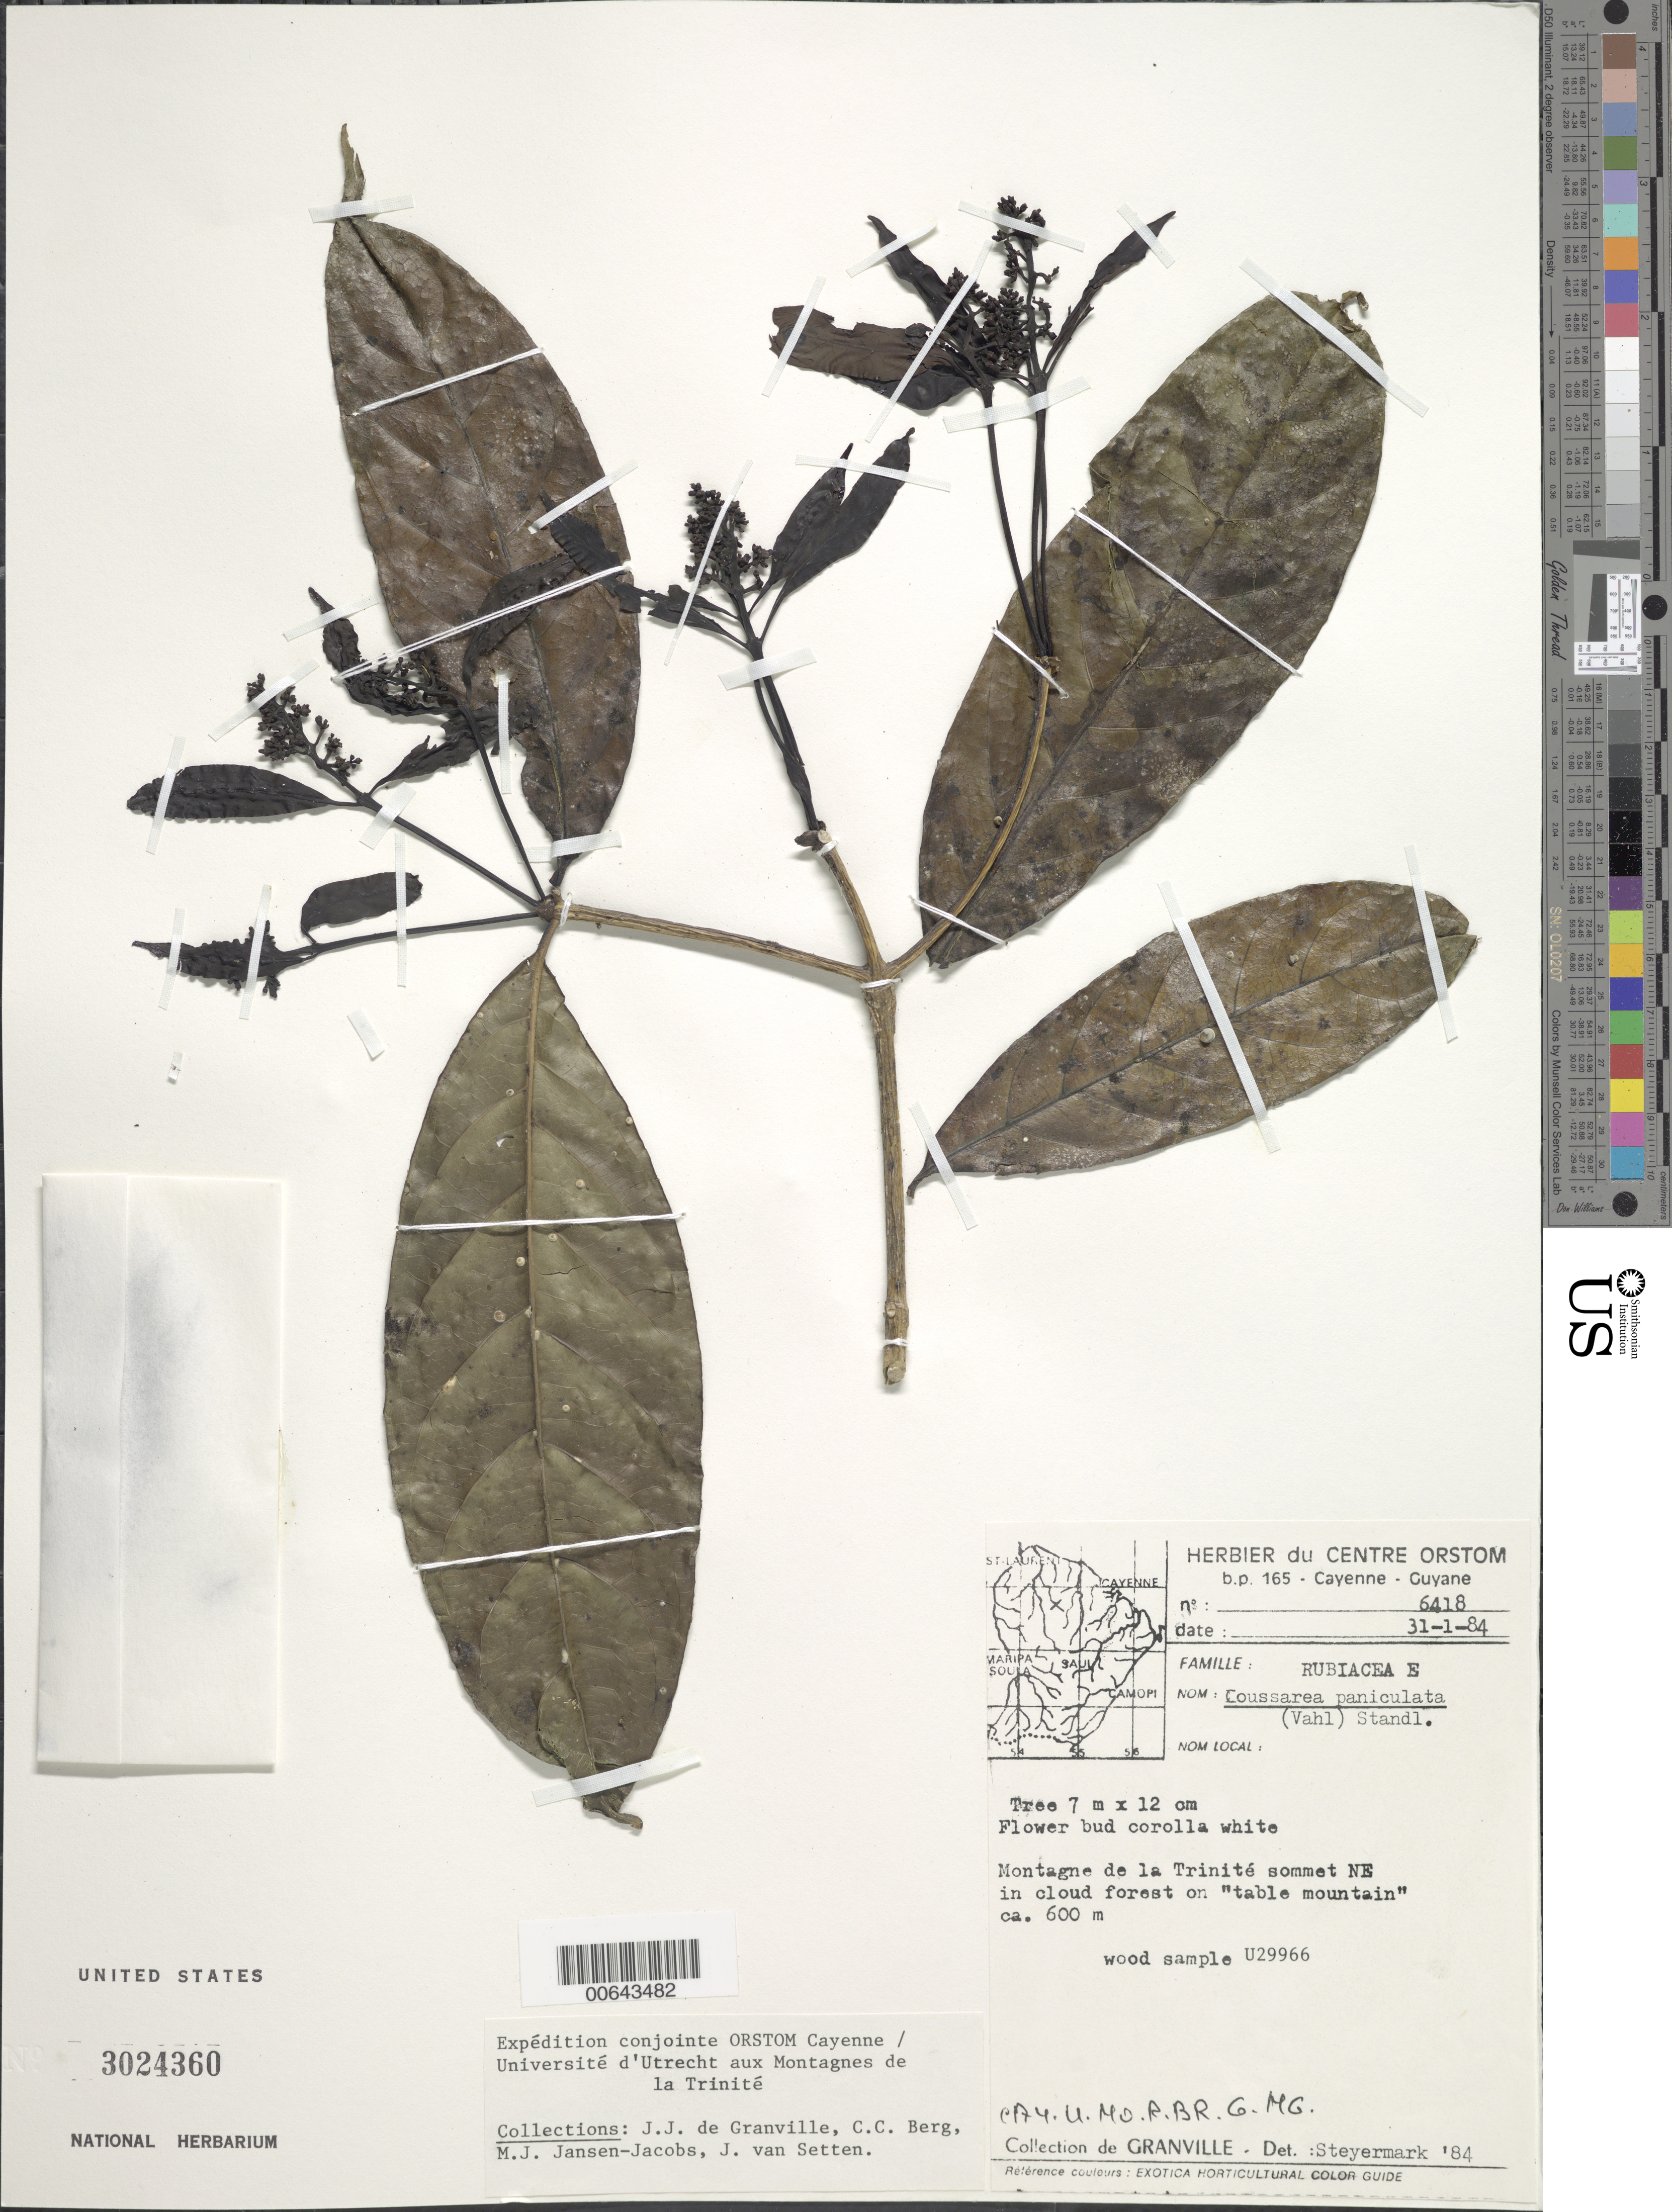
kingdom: Plantae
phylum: Tracheophyta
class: Magnoliopsida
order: Gentianales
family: Rubiaceae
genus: Coussarea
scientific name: Coussarea paniculata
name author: (Vahl) Standl.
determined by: Steyermark, Julian A., (VEN)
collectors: J.-J. de Granville, C. C. Berg, M. J. Jansen-Jacobs & J. van Setten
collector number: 6418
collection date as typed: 31-Jan-84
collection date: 1984-01-31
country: French Guiana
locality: Montagnes de la Trinité, sommet NE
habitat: Clould forest on "table mountain"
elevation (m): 600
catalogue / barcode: US 3024360